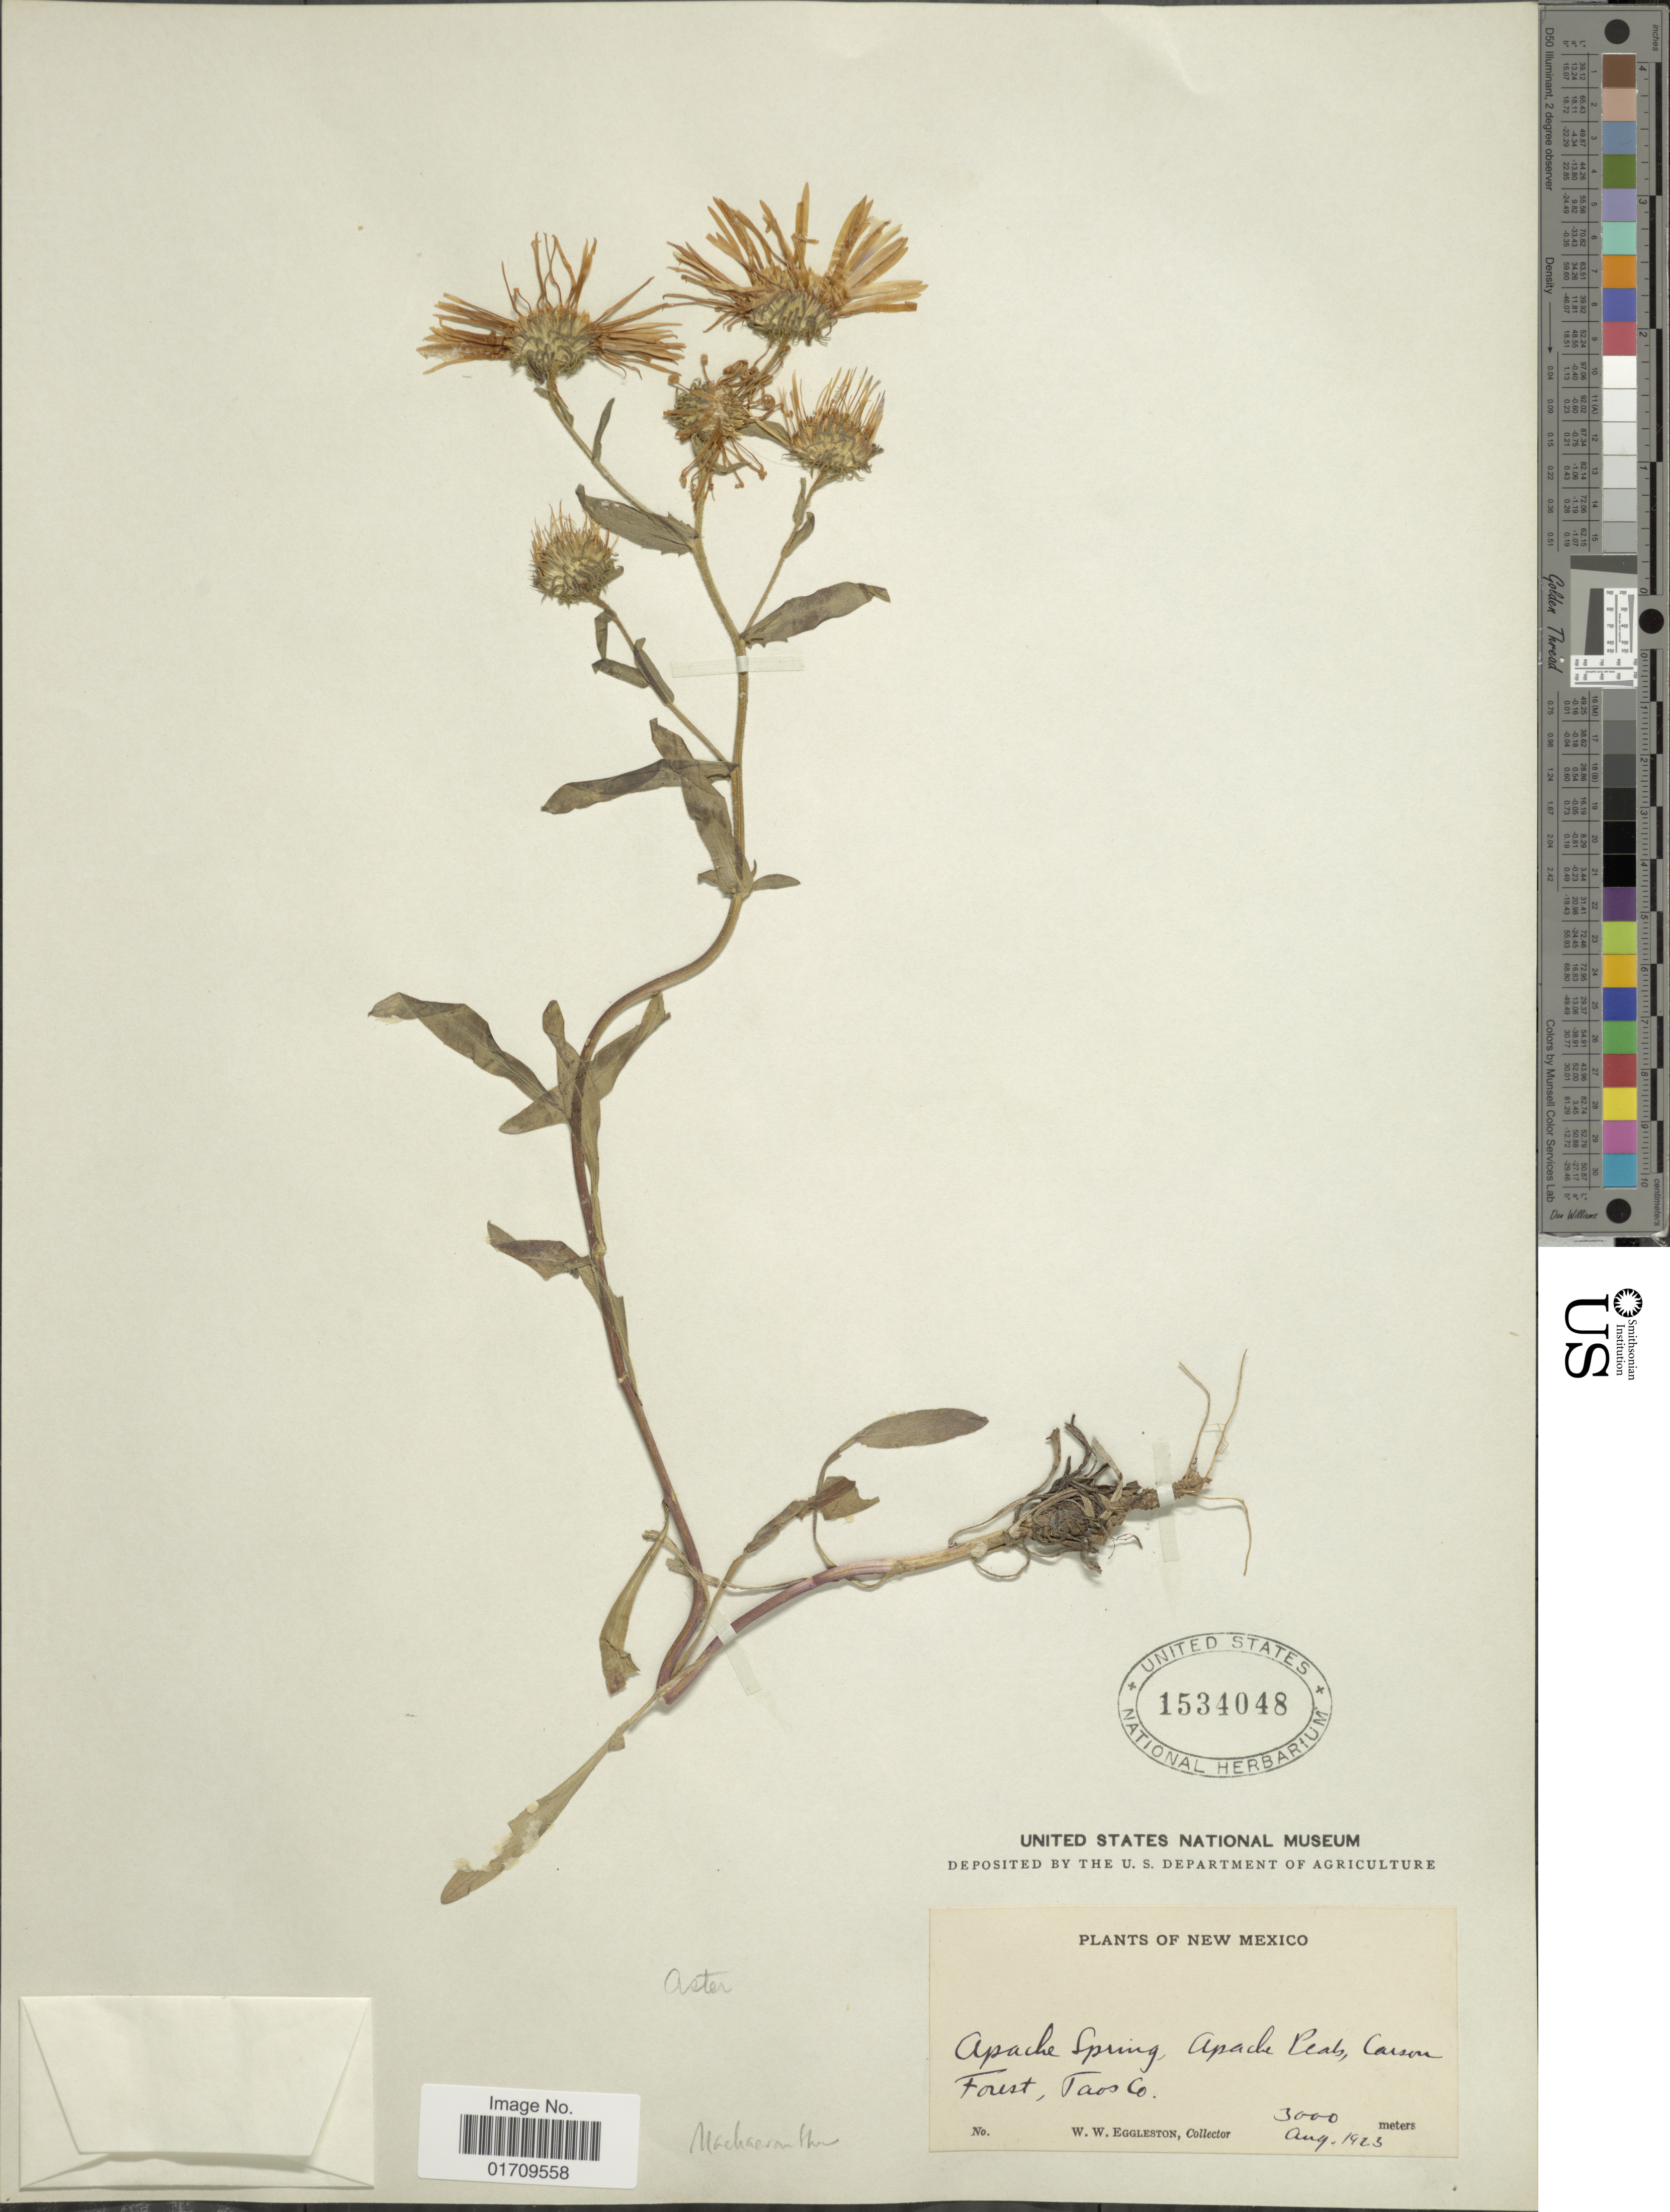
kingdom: Plantae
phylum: Tracheophyta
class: Magnoliopsida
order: Asterales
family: Asteraceae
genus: Machaeranthera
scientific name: Machaeranthera sp.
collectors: W. W. Eggleston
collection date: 1923-08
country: United States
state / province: New Mexico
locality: Forest, Taos Co.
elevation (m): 3000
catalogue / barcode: US 1534048